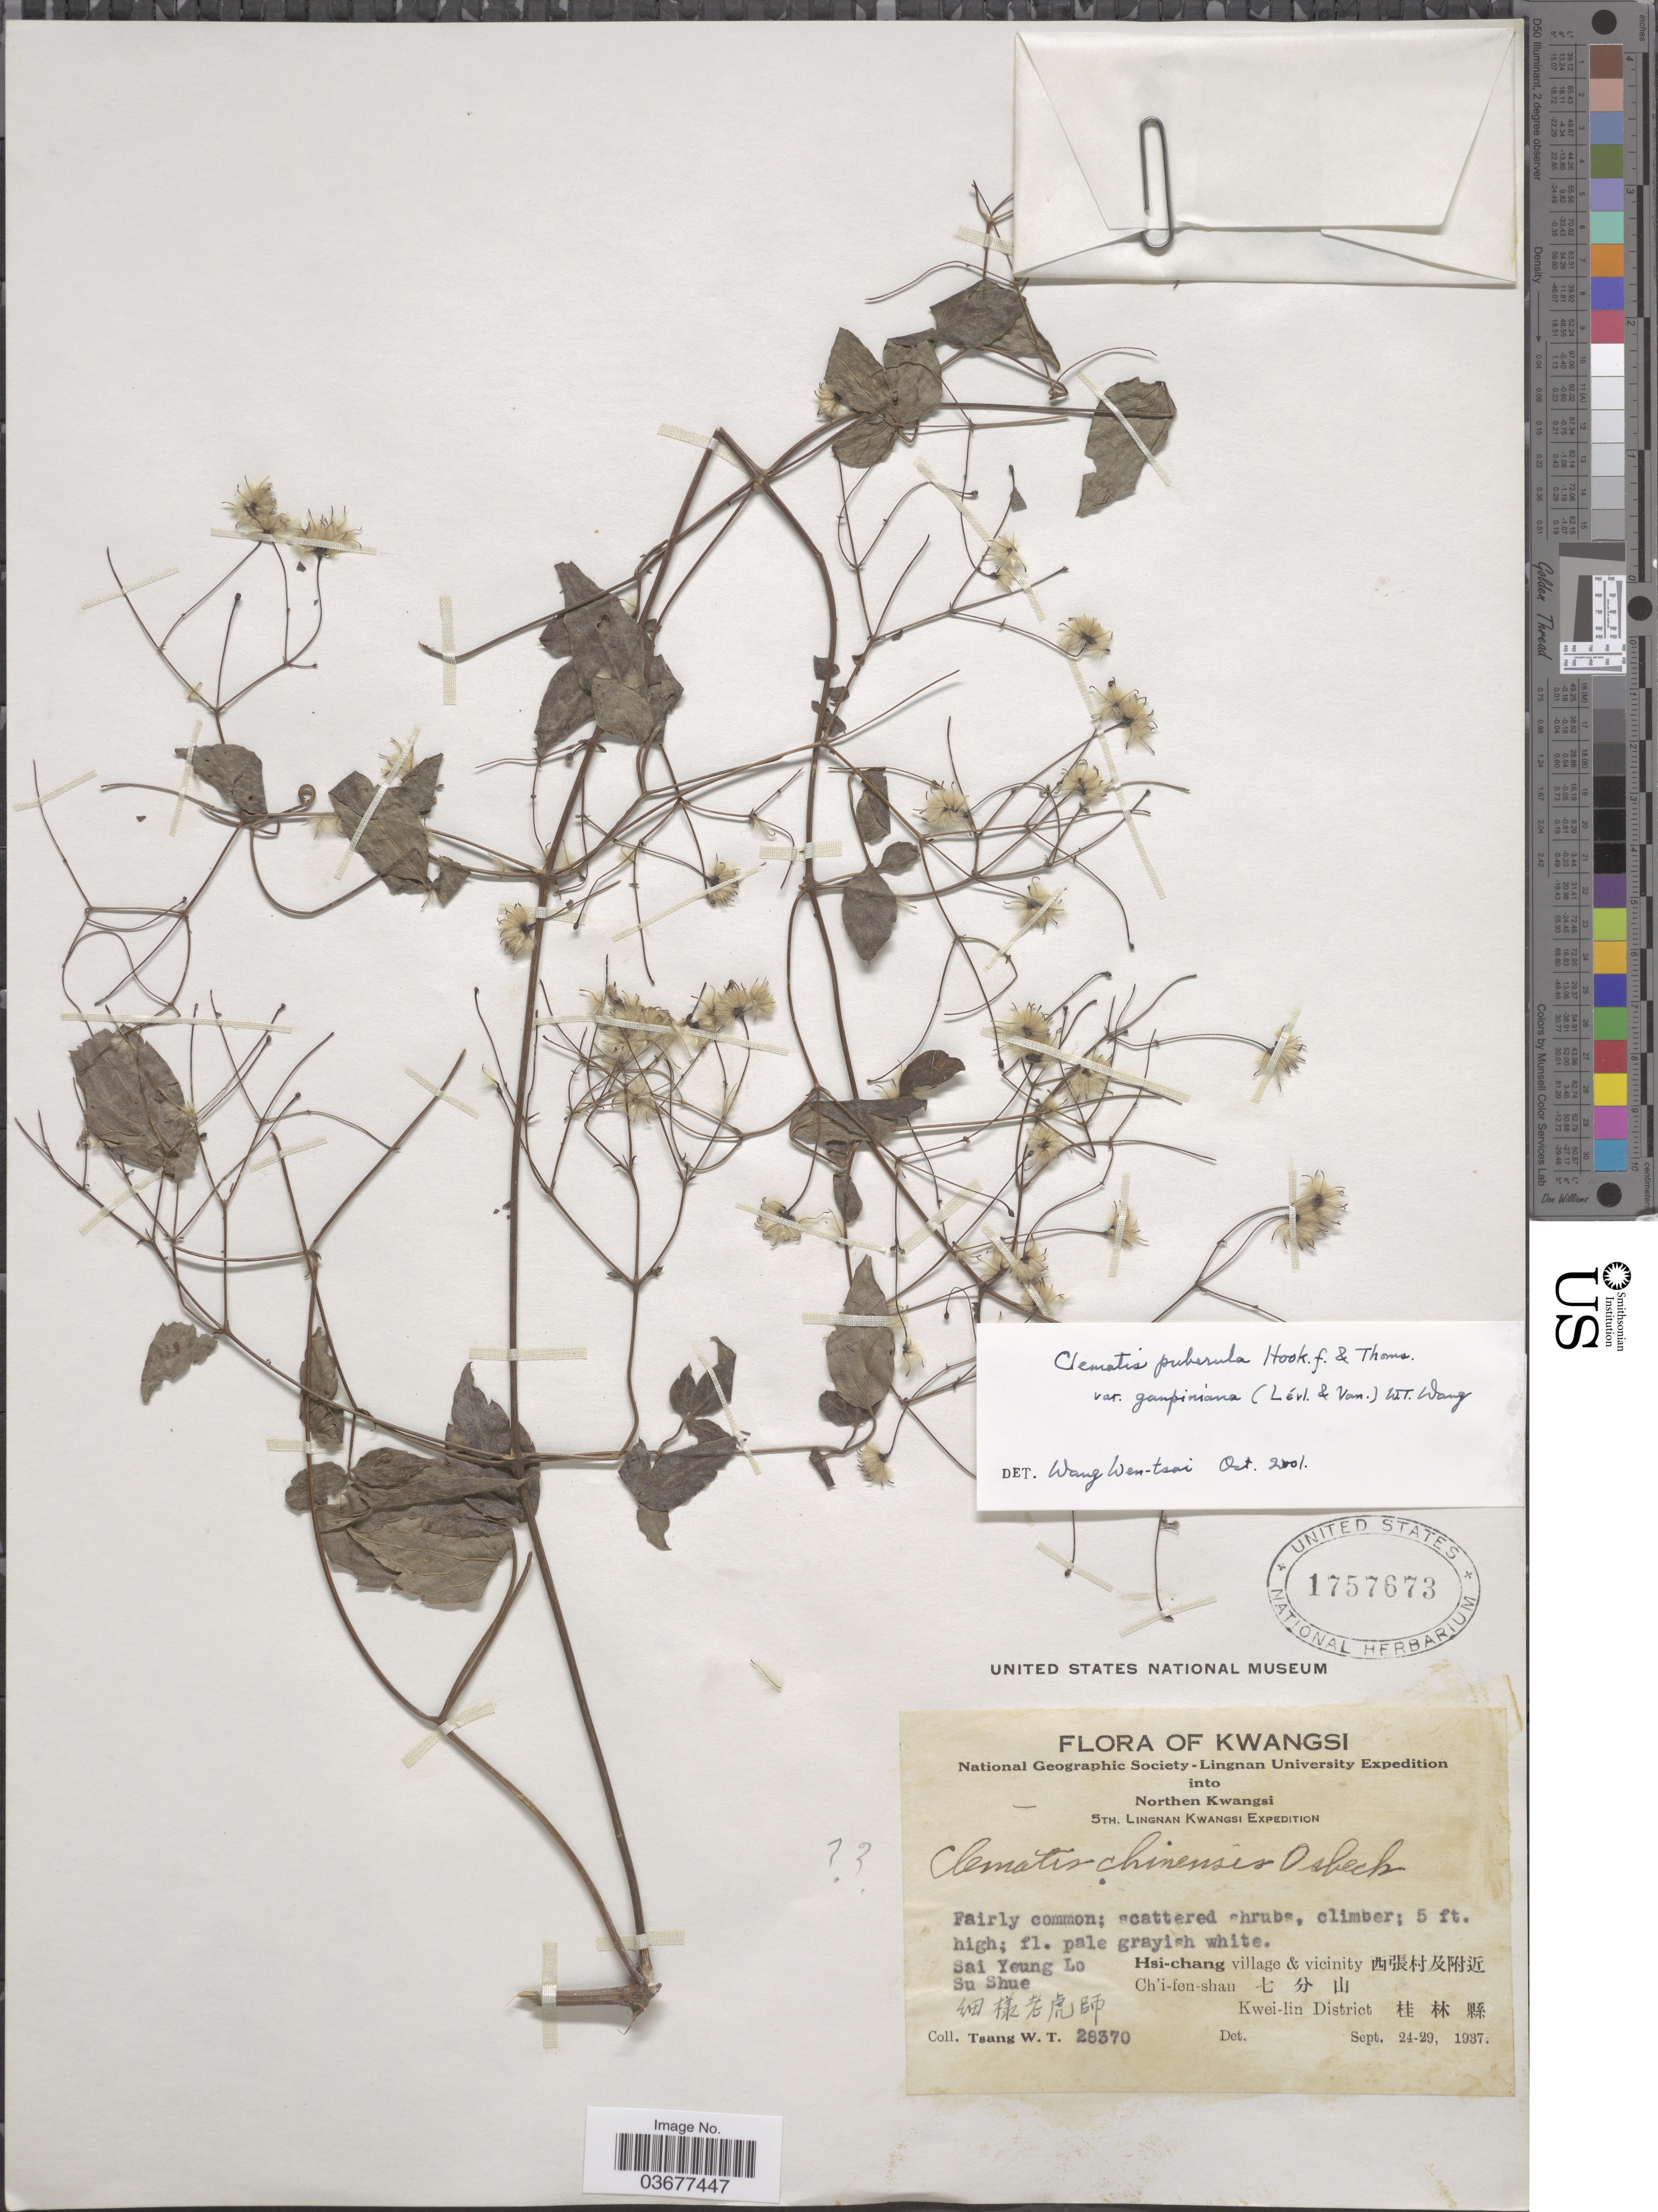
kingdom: Plantae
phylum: Tracheophyta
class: Magnoliopsida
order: Ranunculales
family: Ranunculaceae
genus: Clematis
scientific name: Clematis puberula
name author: Hook. f. & Thomson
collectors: W. T. Tsang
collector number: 28370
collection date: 1937-09-24/1937-09-29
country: China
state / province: Guangxi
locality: Kwangsi.Sai Yeung Lo, Su Shue. Hsi-chang village & vicinity . Ch'i-fen-shau . Kwei-lin District .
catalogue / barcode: US 1757673